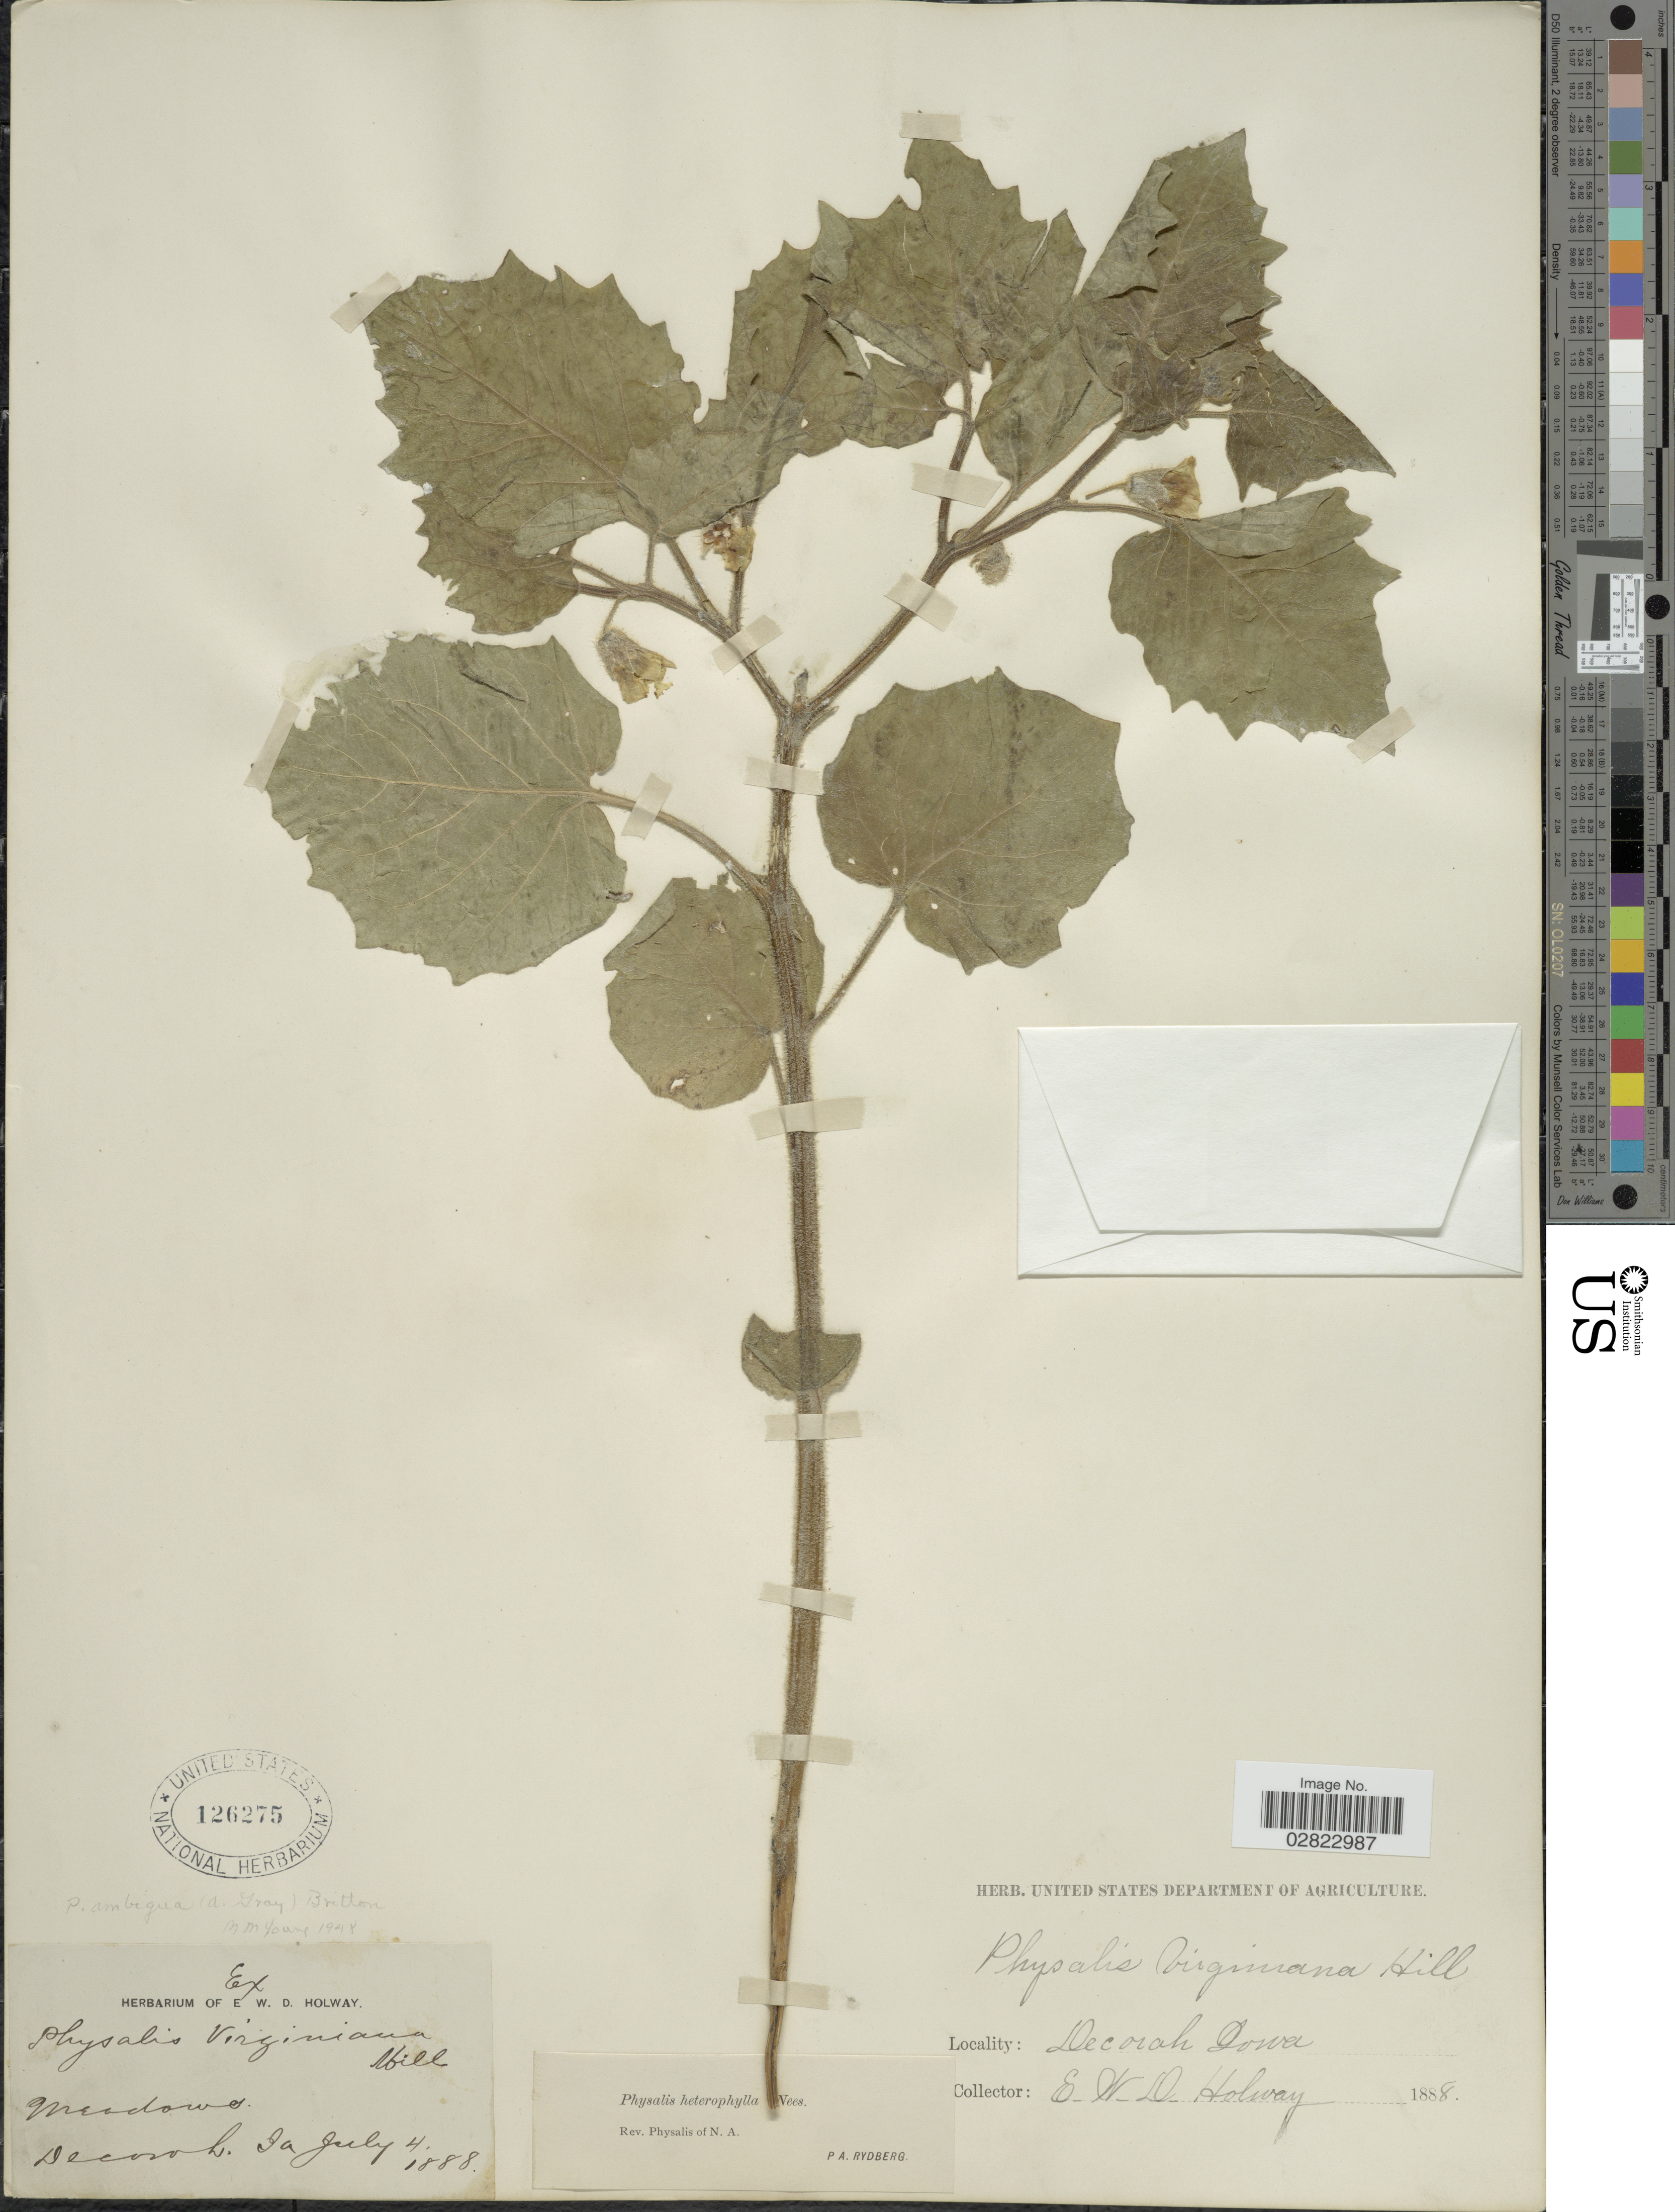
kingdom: Plantae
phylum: Tracheophyta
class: Magnoliopsida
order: Solanales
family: Solanaceae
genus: Physalis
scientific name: Physalis ambigua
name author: (A. Gray) Britton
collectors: E. W. D. Holway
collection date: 1888-07-04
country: United States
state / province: Iowa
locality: Meadows, Decorah.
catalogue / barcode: US 126275